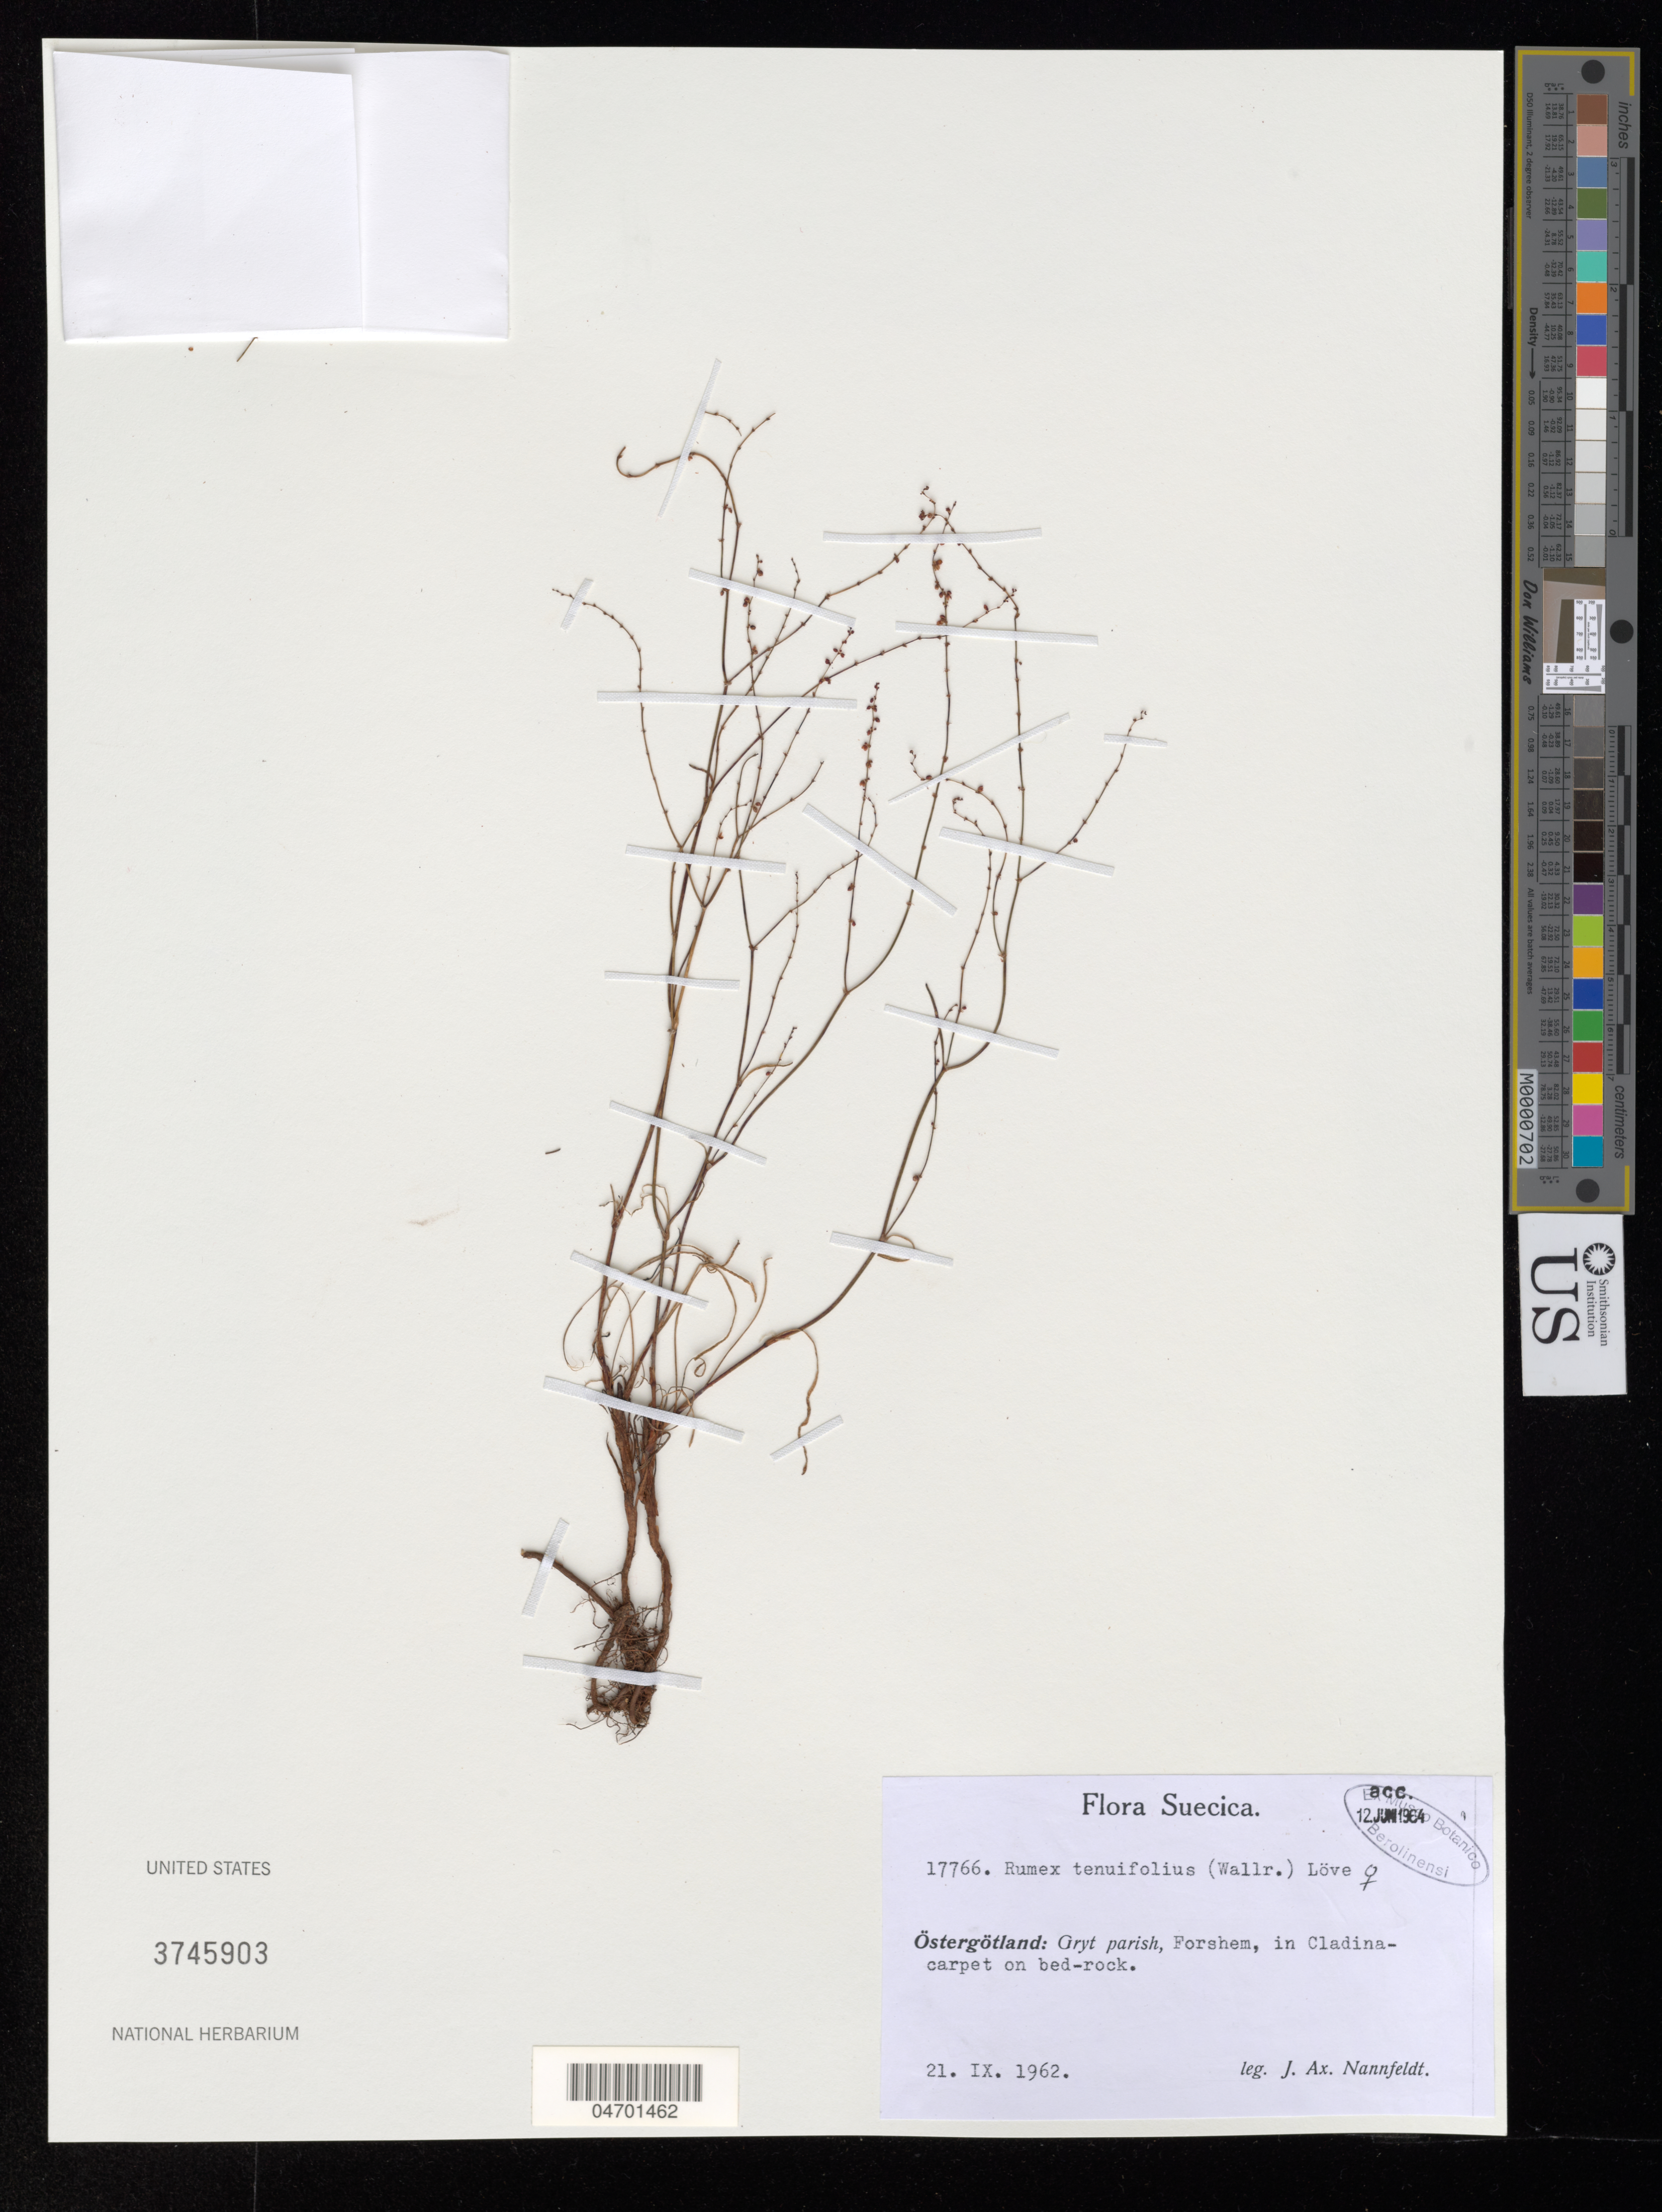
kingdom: Plantae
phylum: Tracheophyta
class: Magnoliopsida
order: Caryophyllales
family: Polygonaceae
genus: Rumex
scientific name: Rumex tenuifolius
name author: (Wallr.) Á. Löve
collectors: J. Nannfeldt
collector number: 17766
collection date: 1962-09-21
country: Sweden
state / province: Ostergotlands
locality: Suecica. Östergötland: Gryt parish, Forshem.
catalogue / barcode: US 3745903